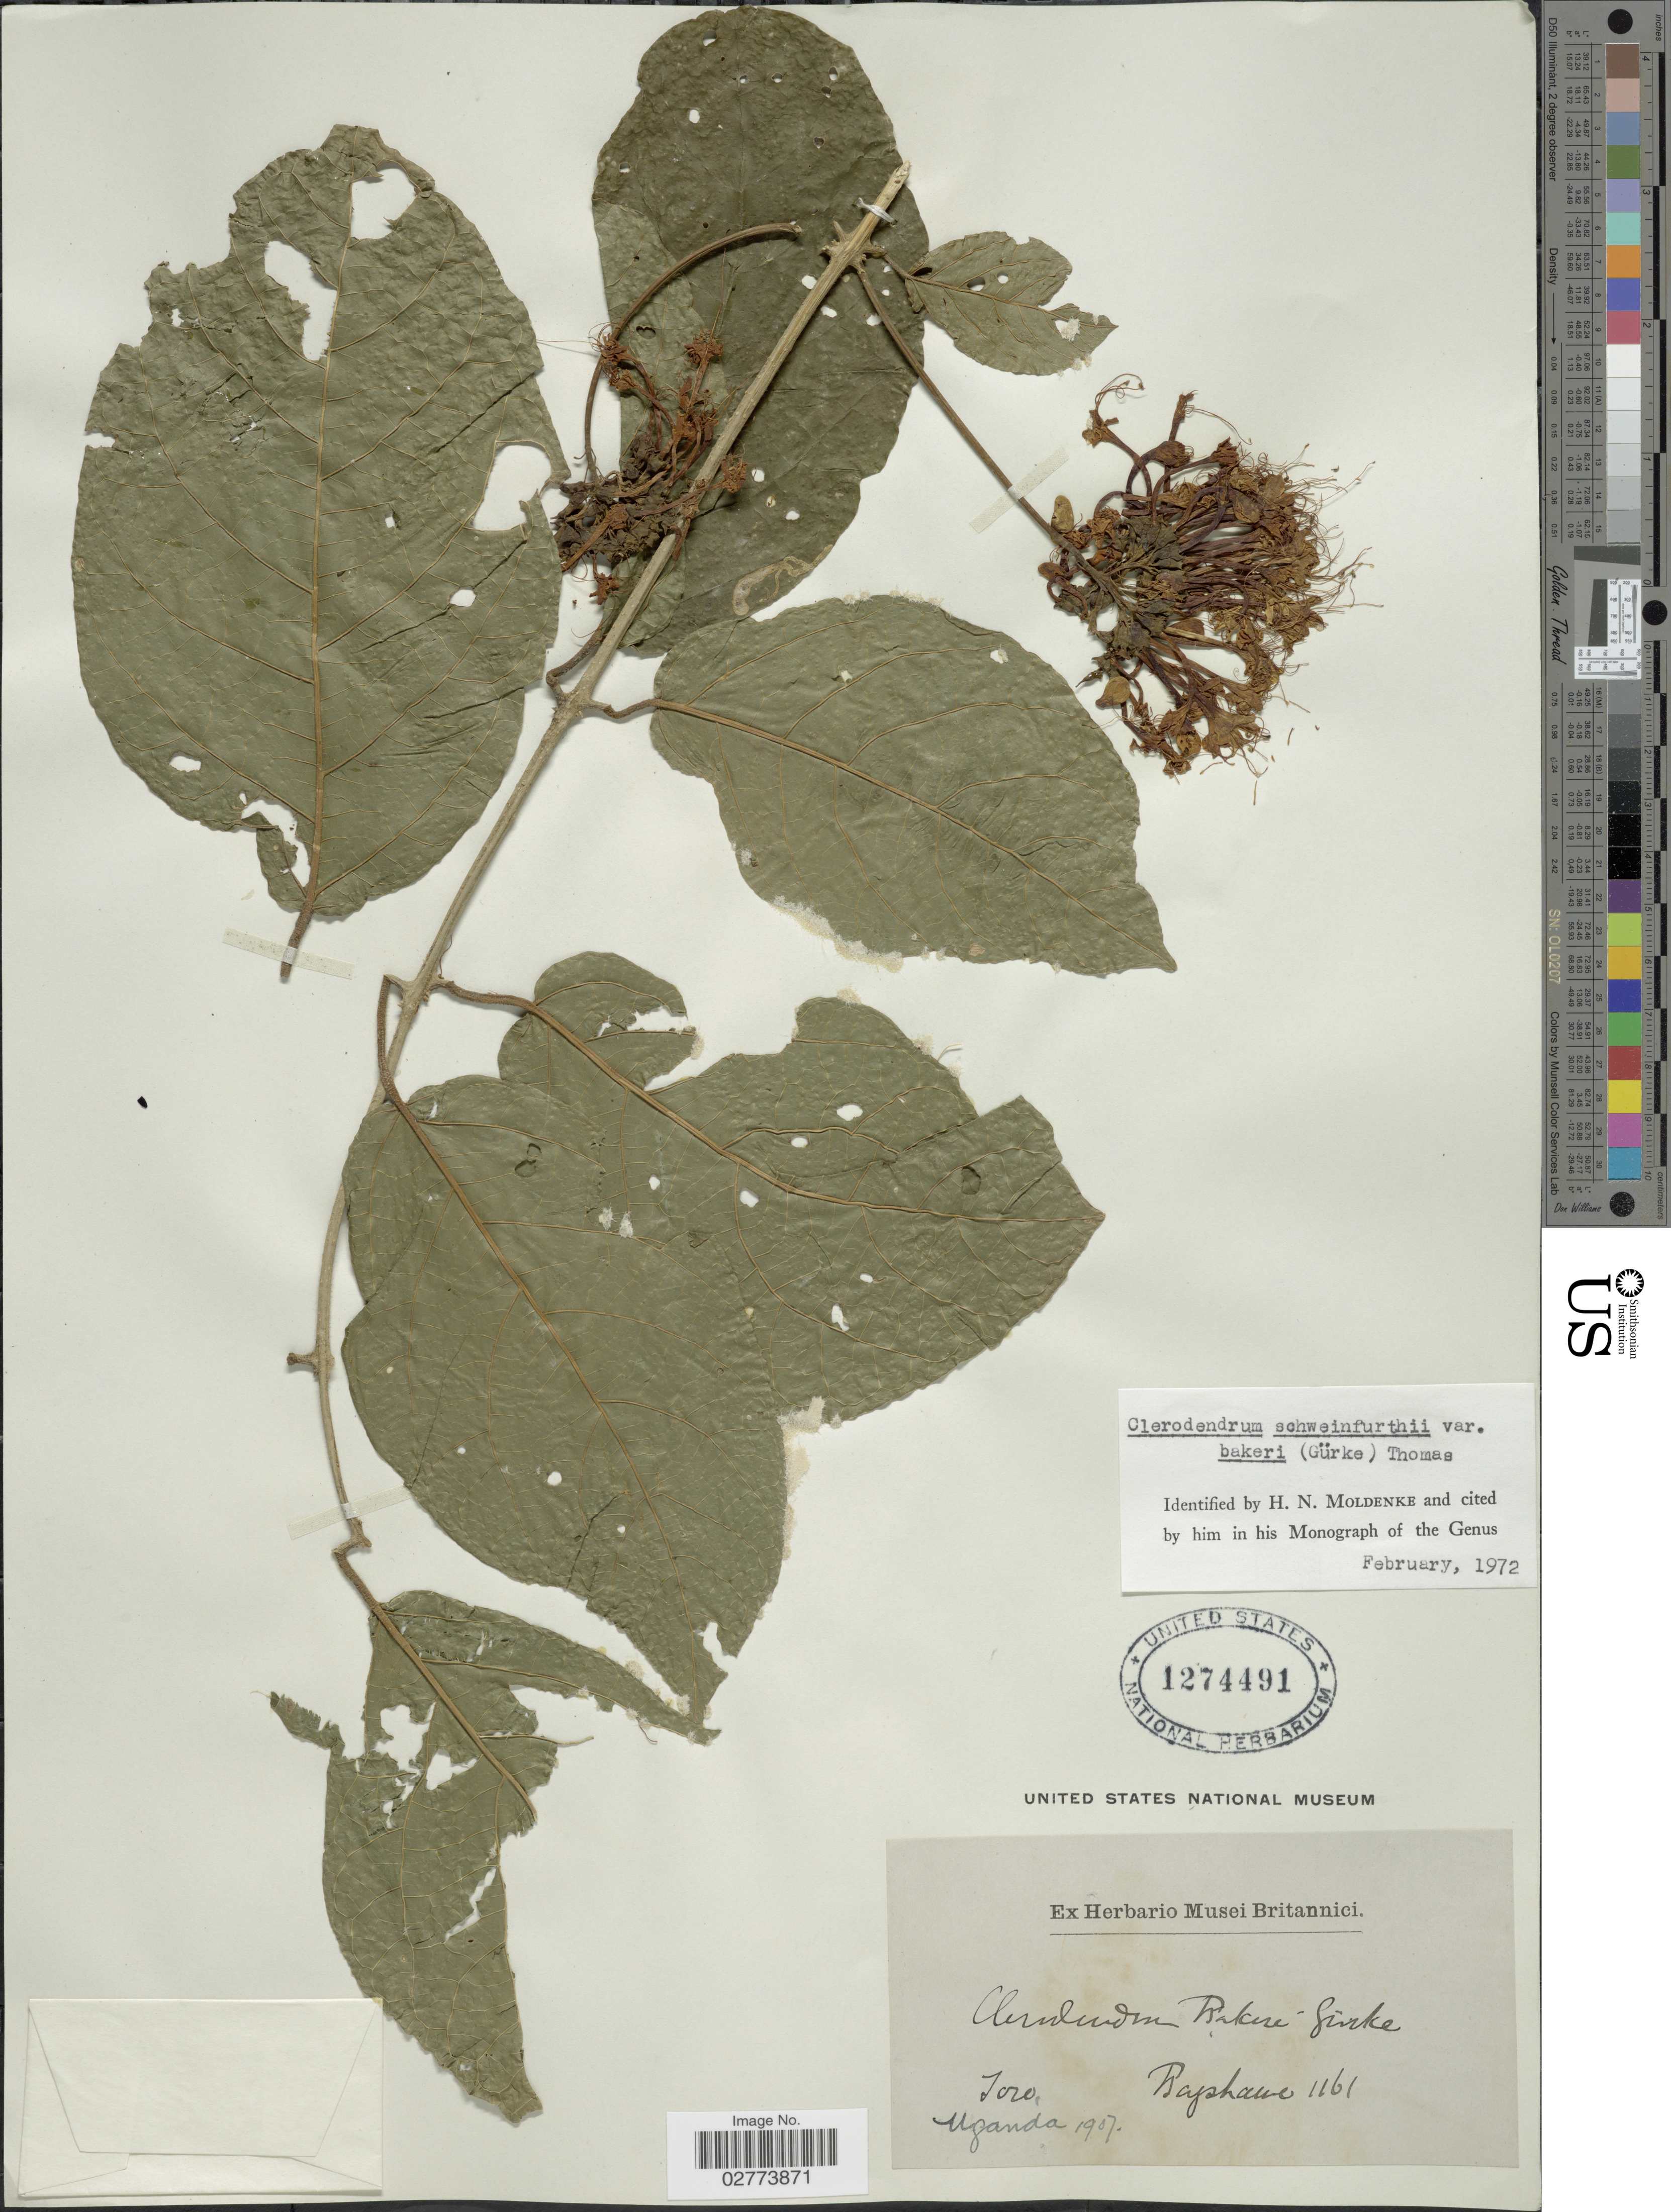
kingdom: Plantae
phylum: Tracheophyta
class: Magnoliopsida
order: Lamiales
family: Lamiaceae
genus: Clerodendrum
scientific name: Clerodendrum schweinfurthii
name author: Gürke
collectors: Baphane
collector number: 1161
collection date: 1907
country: Uganda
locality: Toro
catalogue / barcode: US 1274491